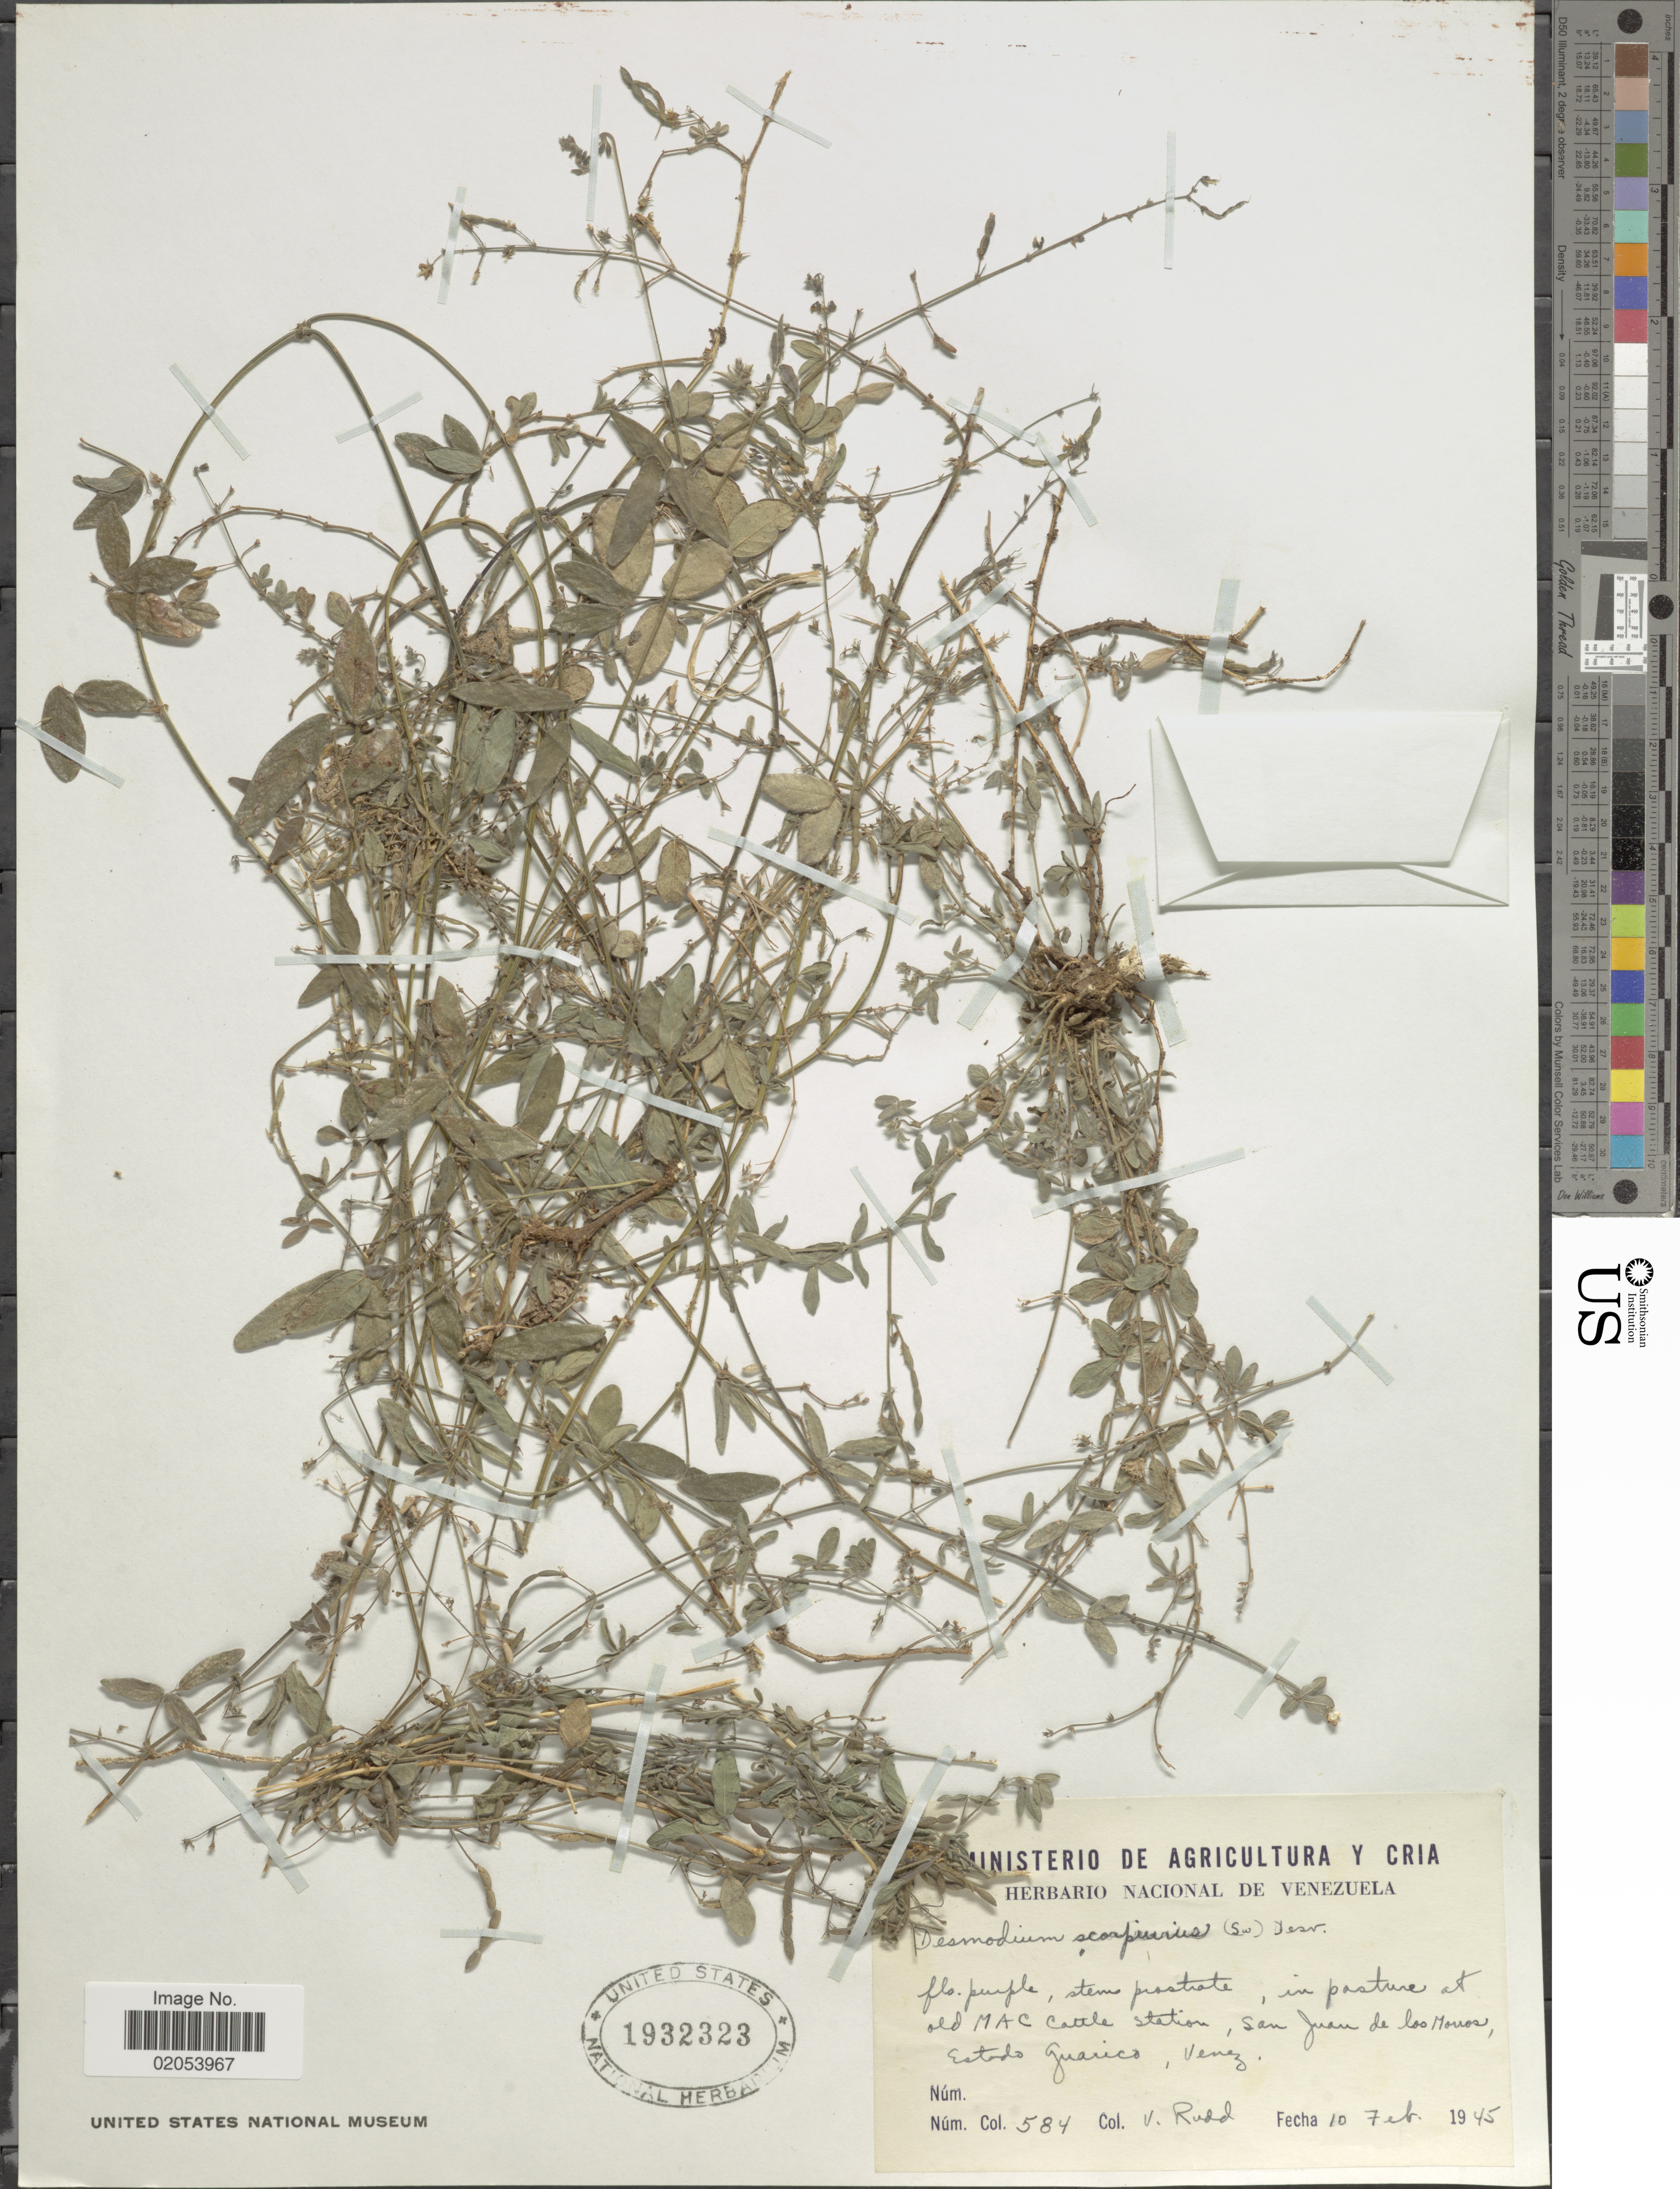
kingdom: Plantae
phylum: Tracheophyta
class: Magnoliopsida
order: Fabales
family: Fabaceae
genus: Desmodium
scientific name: Desmodium scorpiurus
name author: (Sw.) Desv. ex DC.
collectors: V. Rudd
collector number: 584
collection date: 1945-02-10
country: Venezuela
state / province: Guárico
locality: Old MAC Cattle Station, San Juan de los Morros, Estado Guarico, Venz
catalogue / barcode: US 1932323